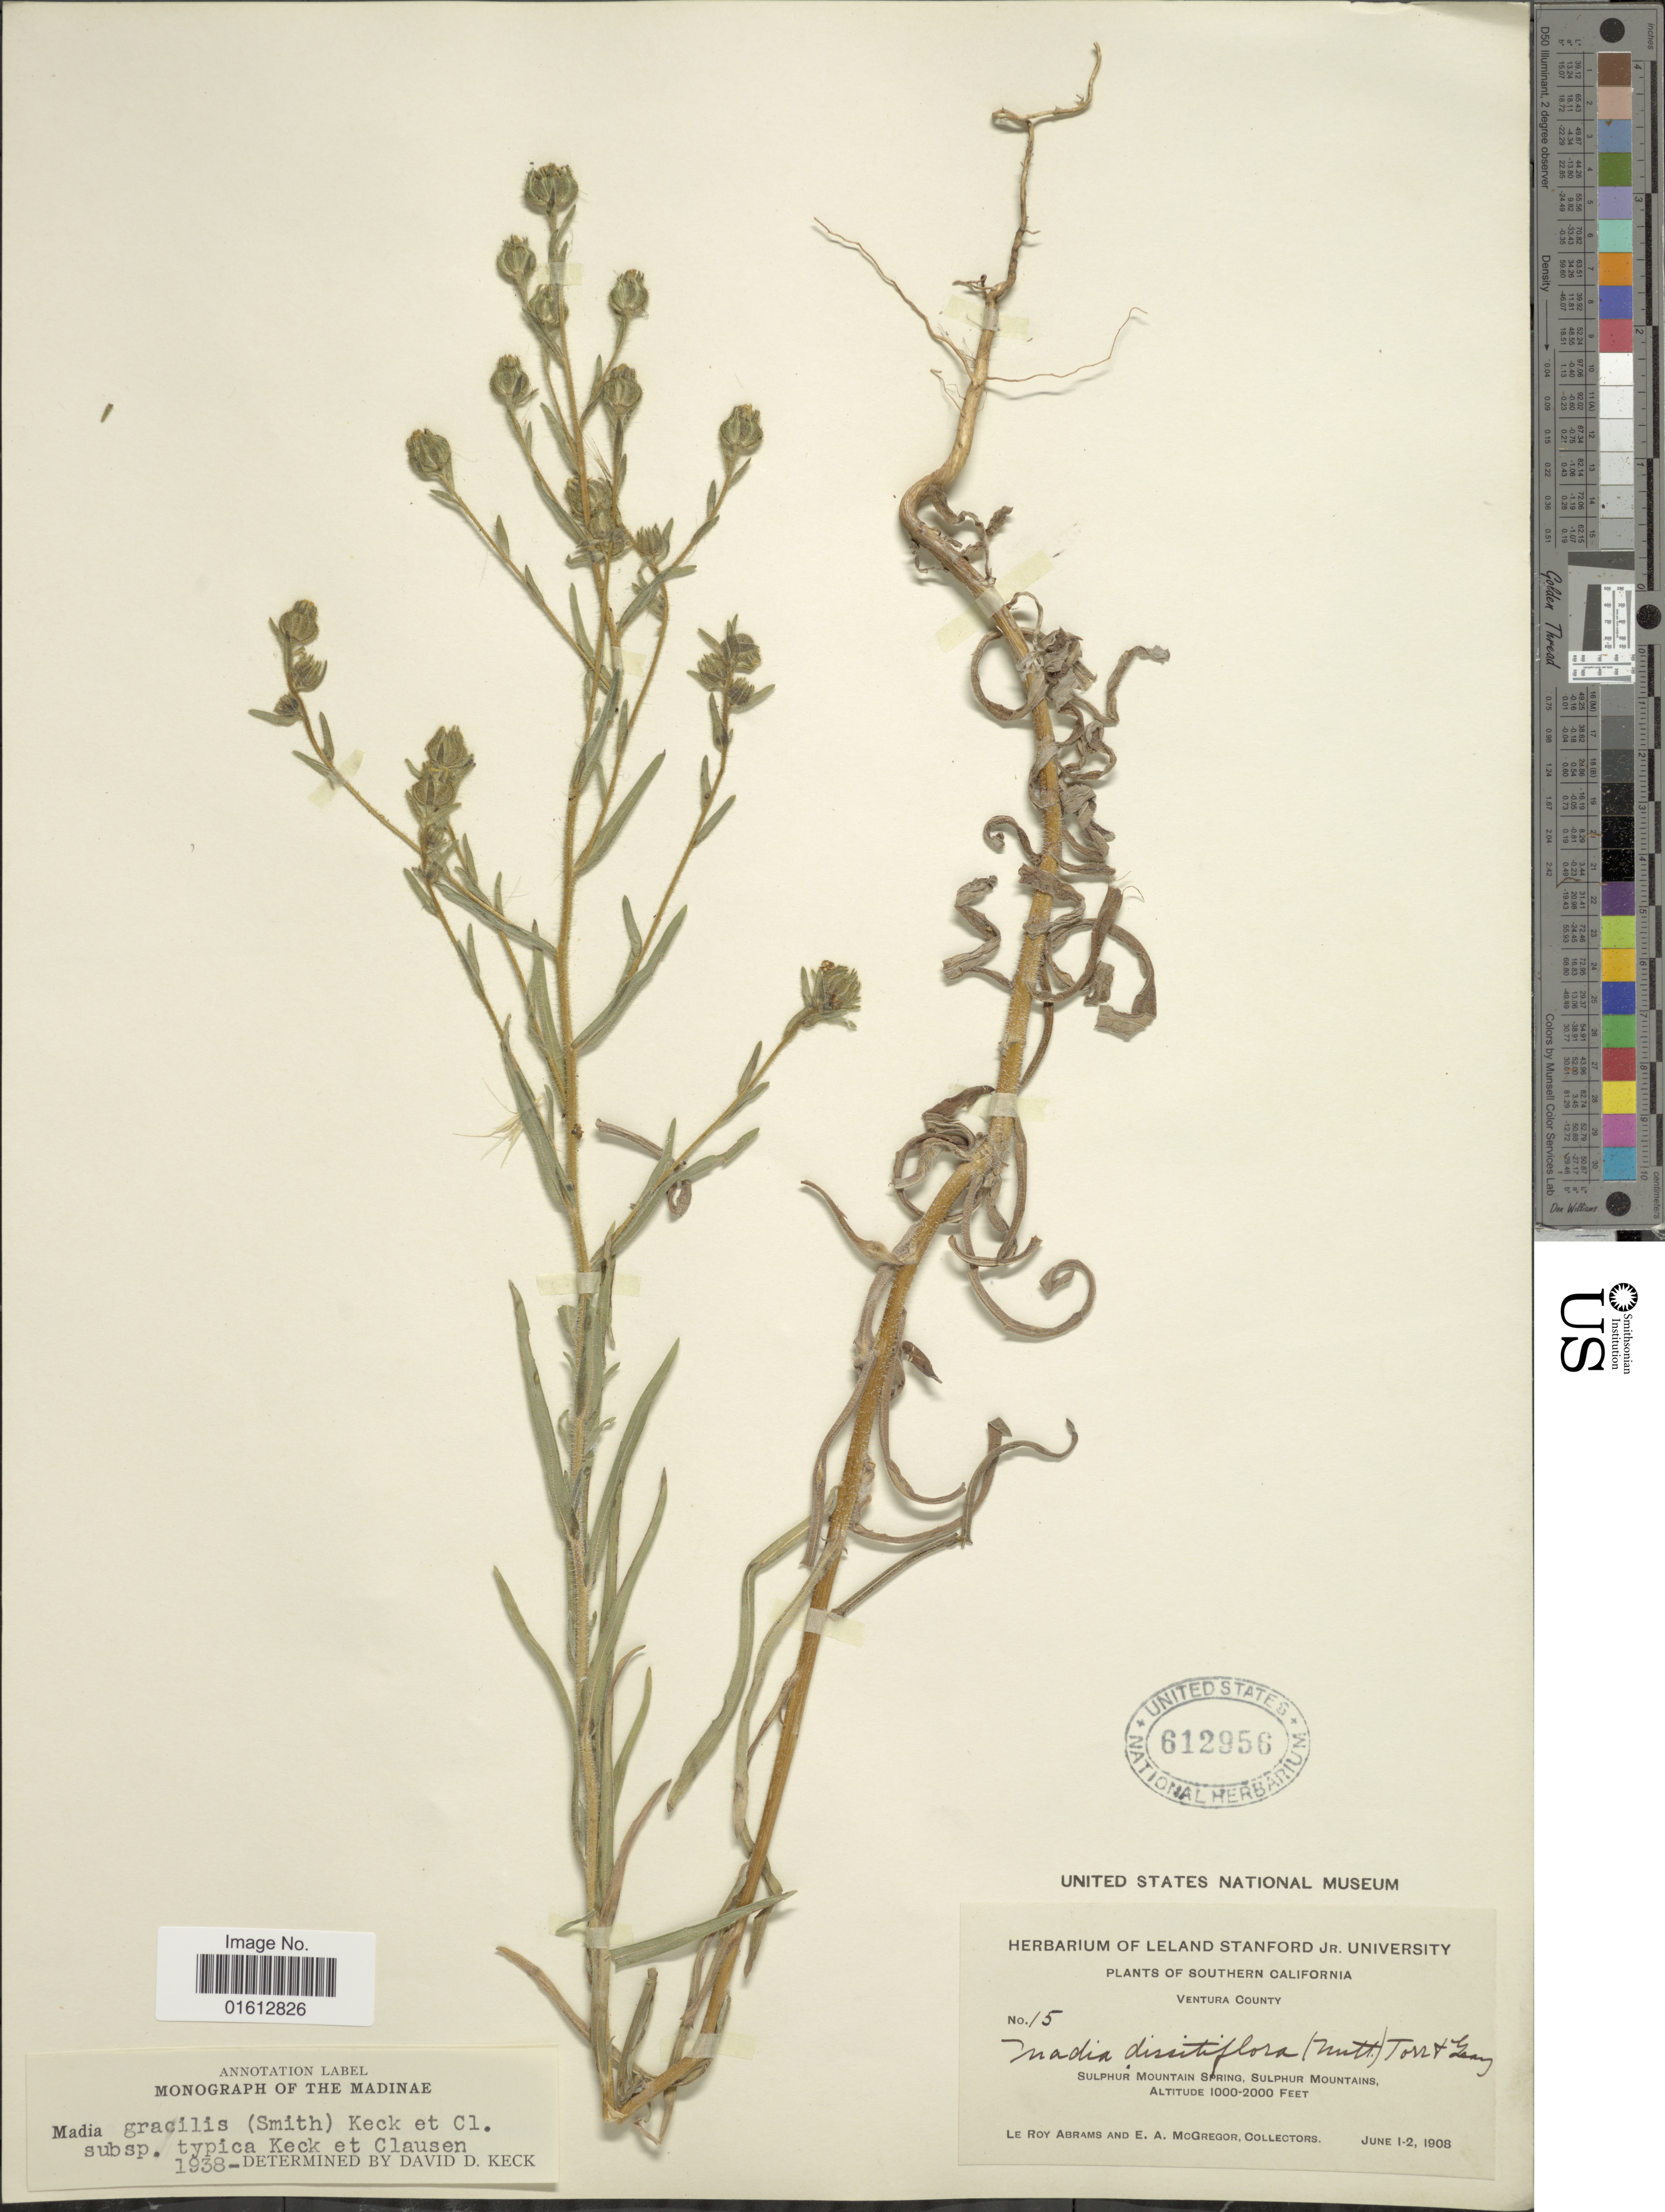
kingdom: Plantae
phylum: Tracheophyta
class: Magnoliopsida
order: Asterales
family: Asteraceae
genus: Madia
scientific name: Madia gracilis subsp. gracilis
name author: (Sm.) D.D. Keck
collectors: L. Abrams & E. A. McGregor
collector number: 15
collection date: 1908-06-01/1908-06-02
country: United States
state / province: California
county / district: Ventura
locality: Southern California, Ventura County, Sulphur Mountain Spring, Sulphur Mountains.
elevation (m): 305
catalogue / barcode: US 612956